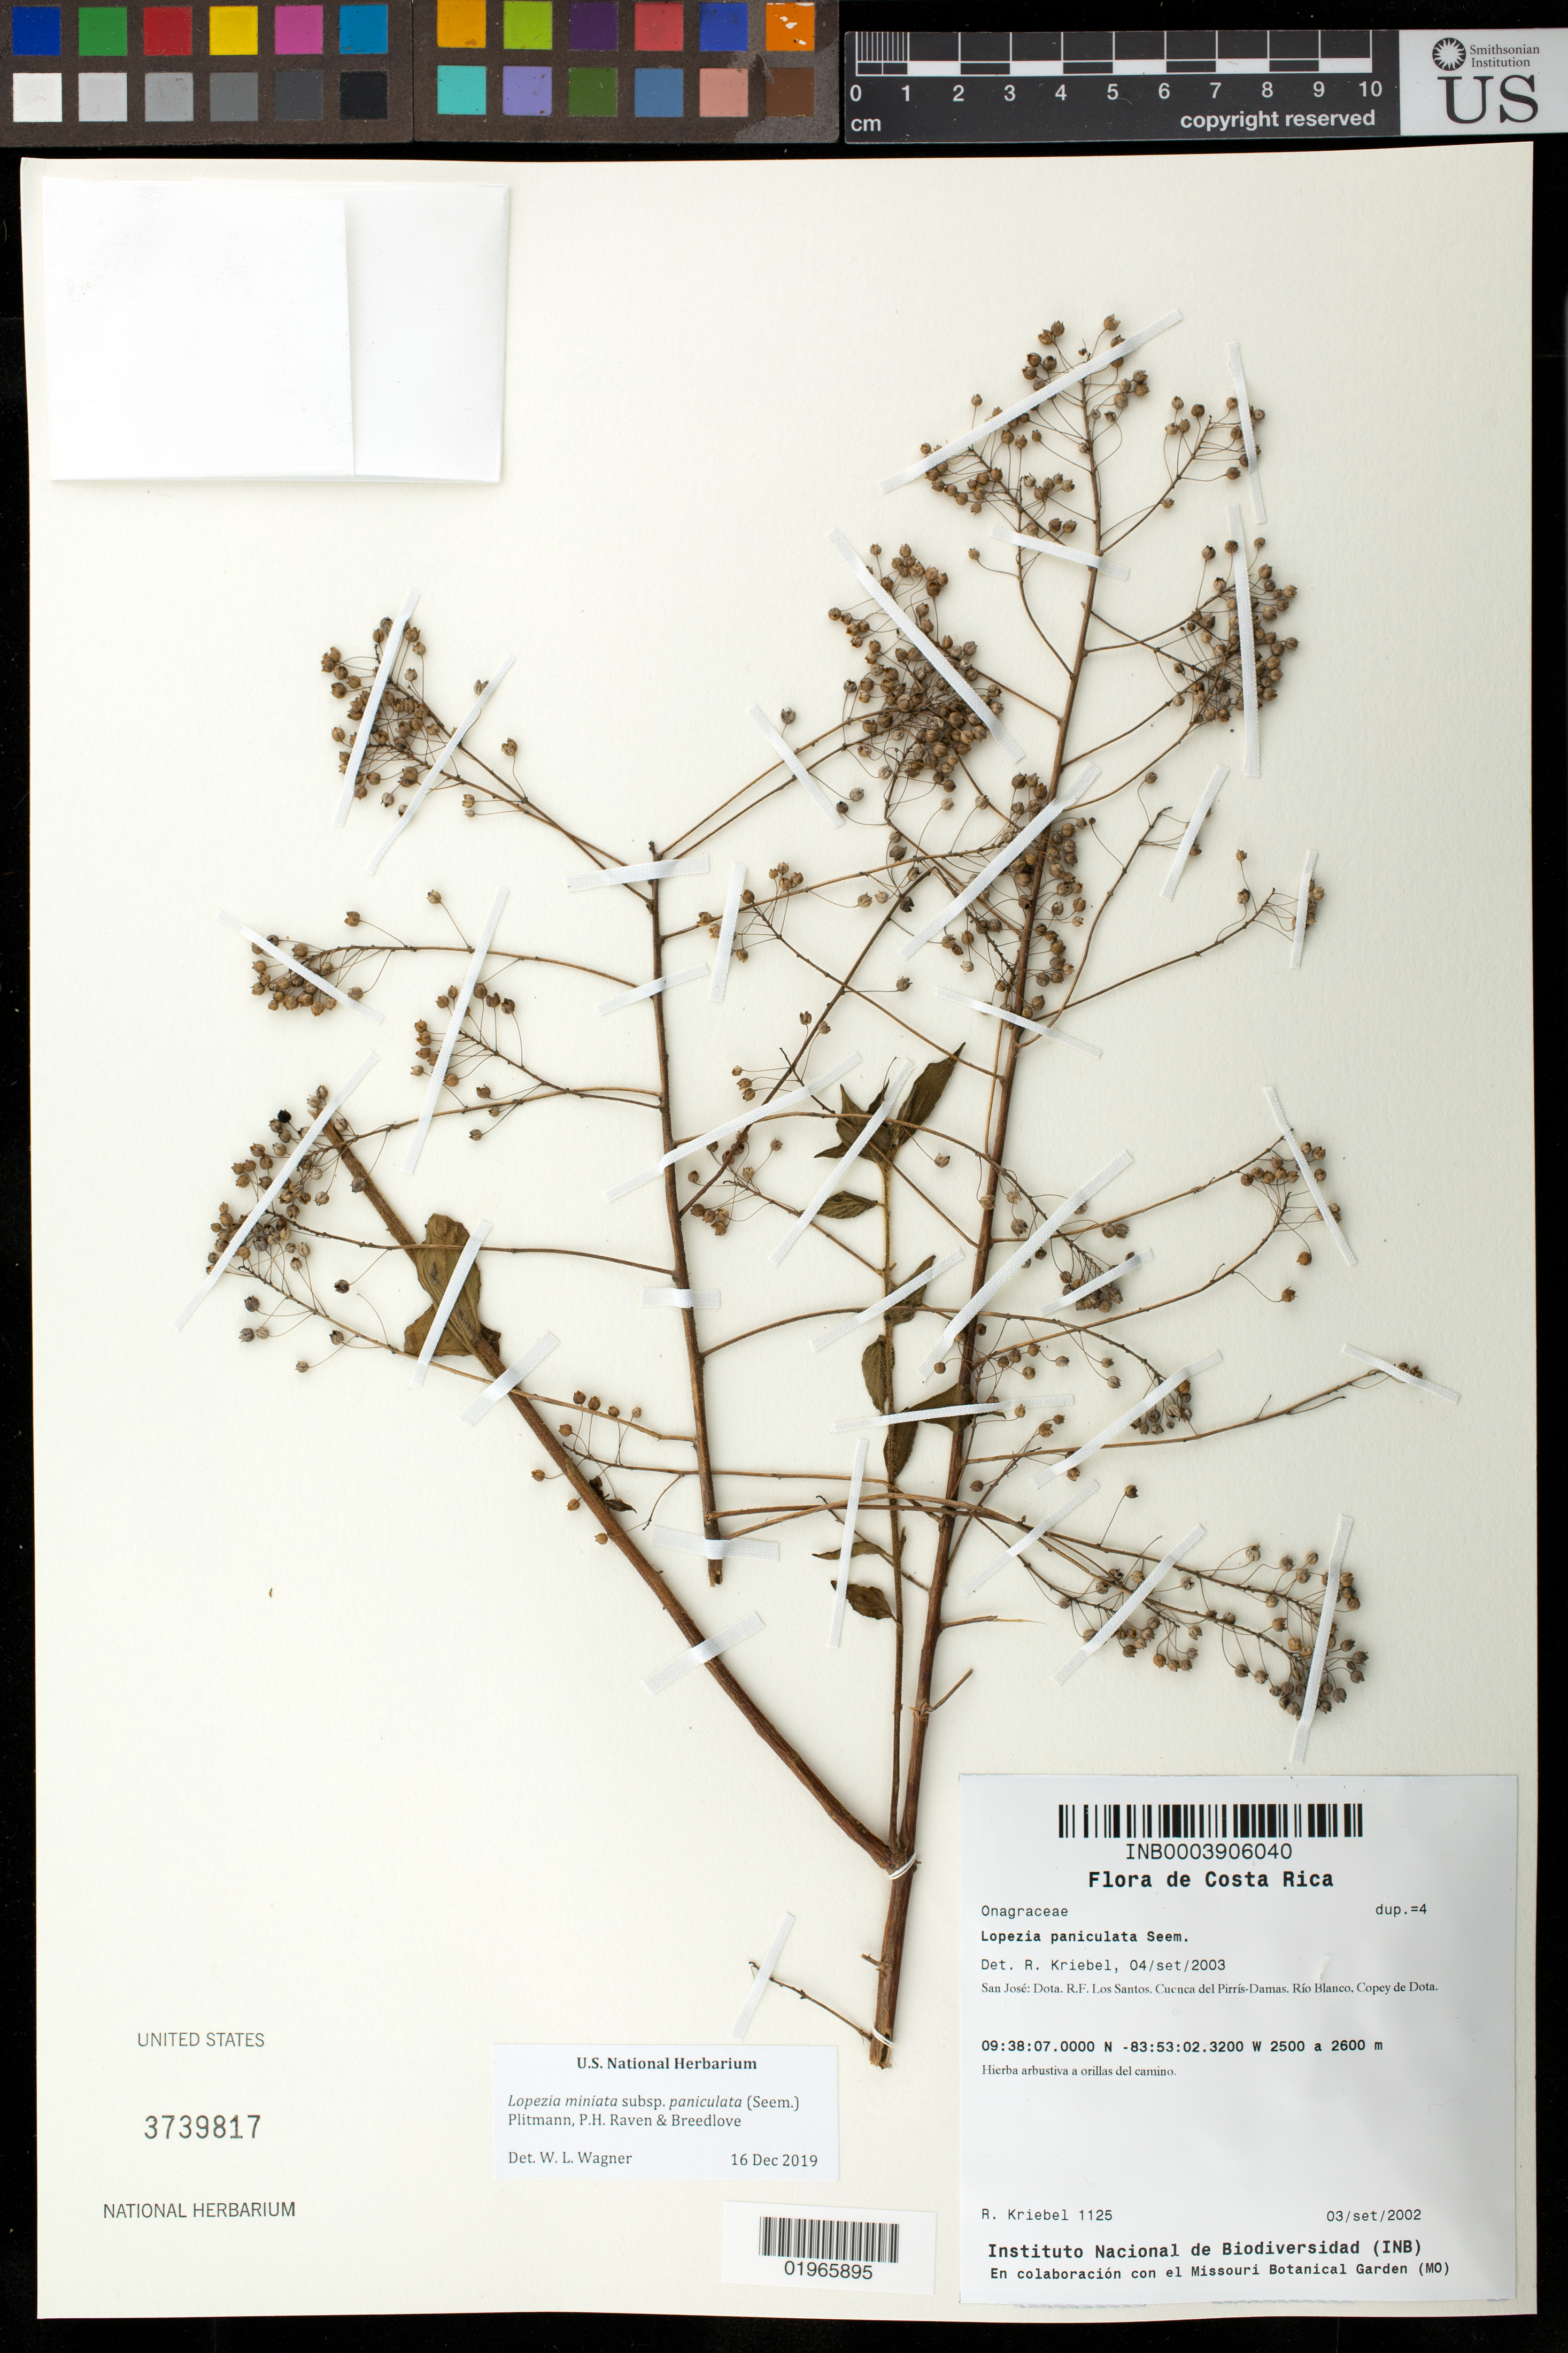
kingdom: Plantae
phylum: Tracheophyta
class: Magnoliopsida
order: Myrtales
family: Onagraceae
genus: Lopezia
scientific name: Lopezia miniata subsp. paniculata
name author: (Seem.) Plitmann et al.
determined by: Wagner, W. L., (BOT), Smithsonian Institution - National Museum of Natural History (UNITED STATES)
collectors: R. Kriebel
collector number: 1125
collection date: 2002-09-03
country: Costa Rica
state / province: San José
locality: Dota. R.F. Los Santos. Cuenca del Pirris-Damas. Rio Blanco, Copey de Dota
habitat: Roadside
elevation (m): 2500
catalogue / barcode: US 3739817